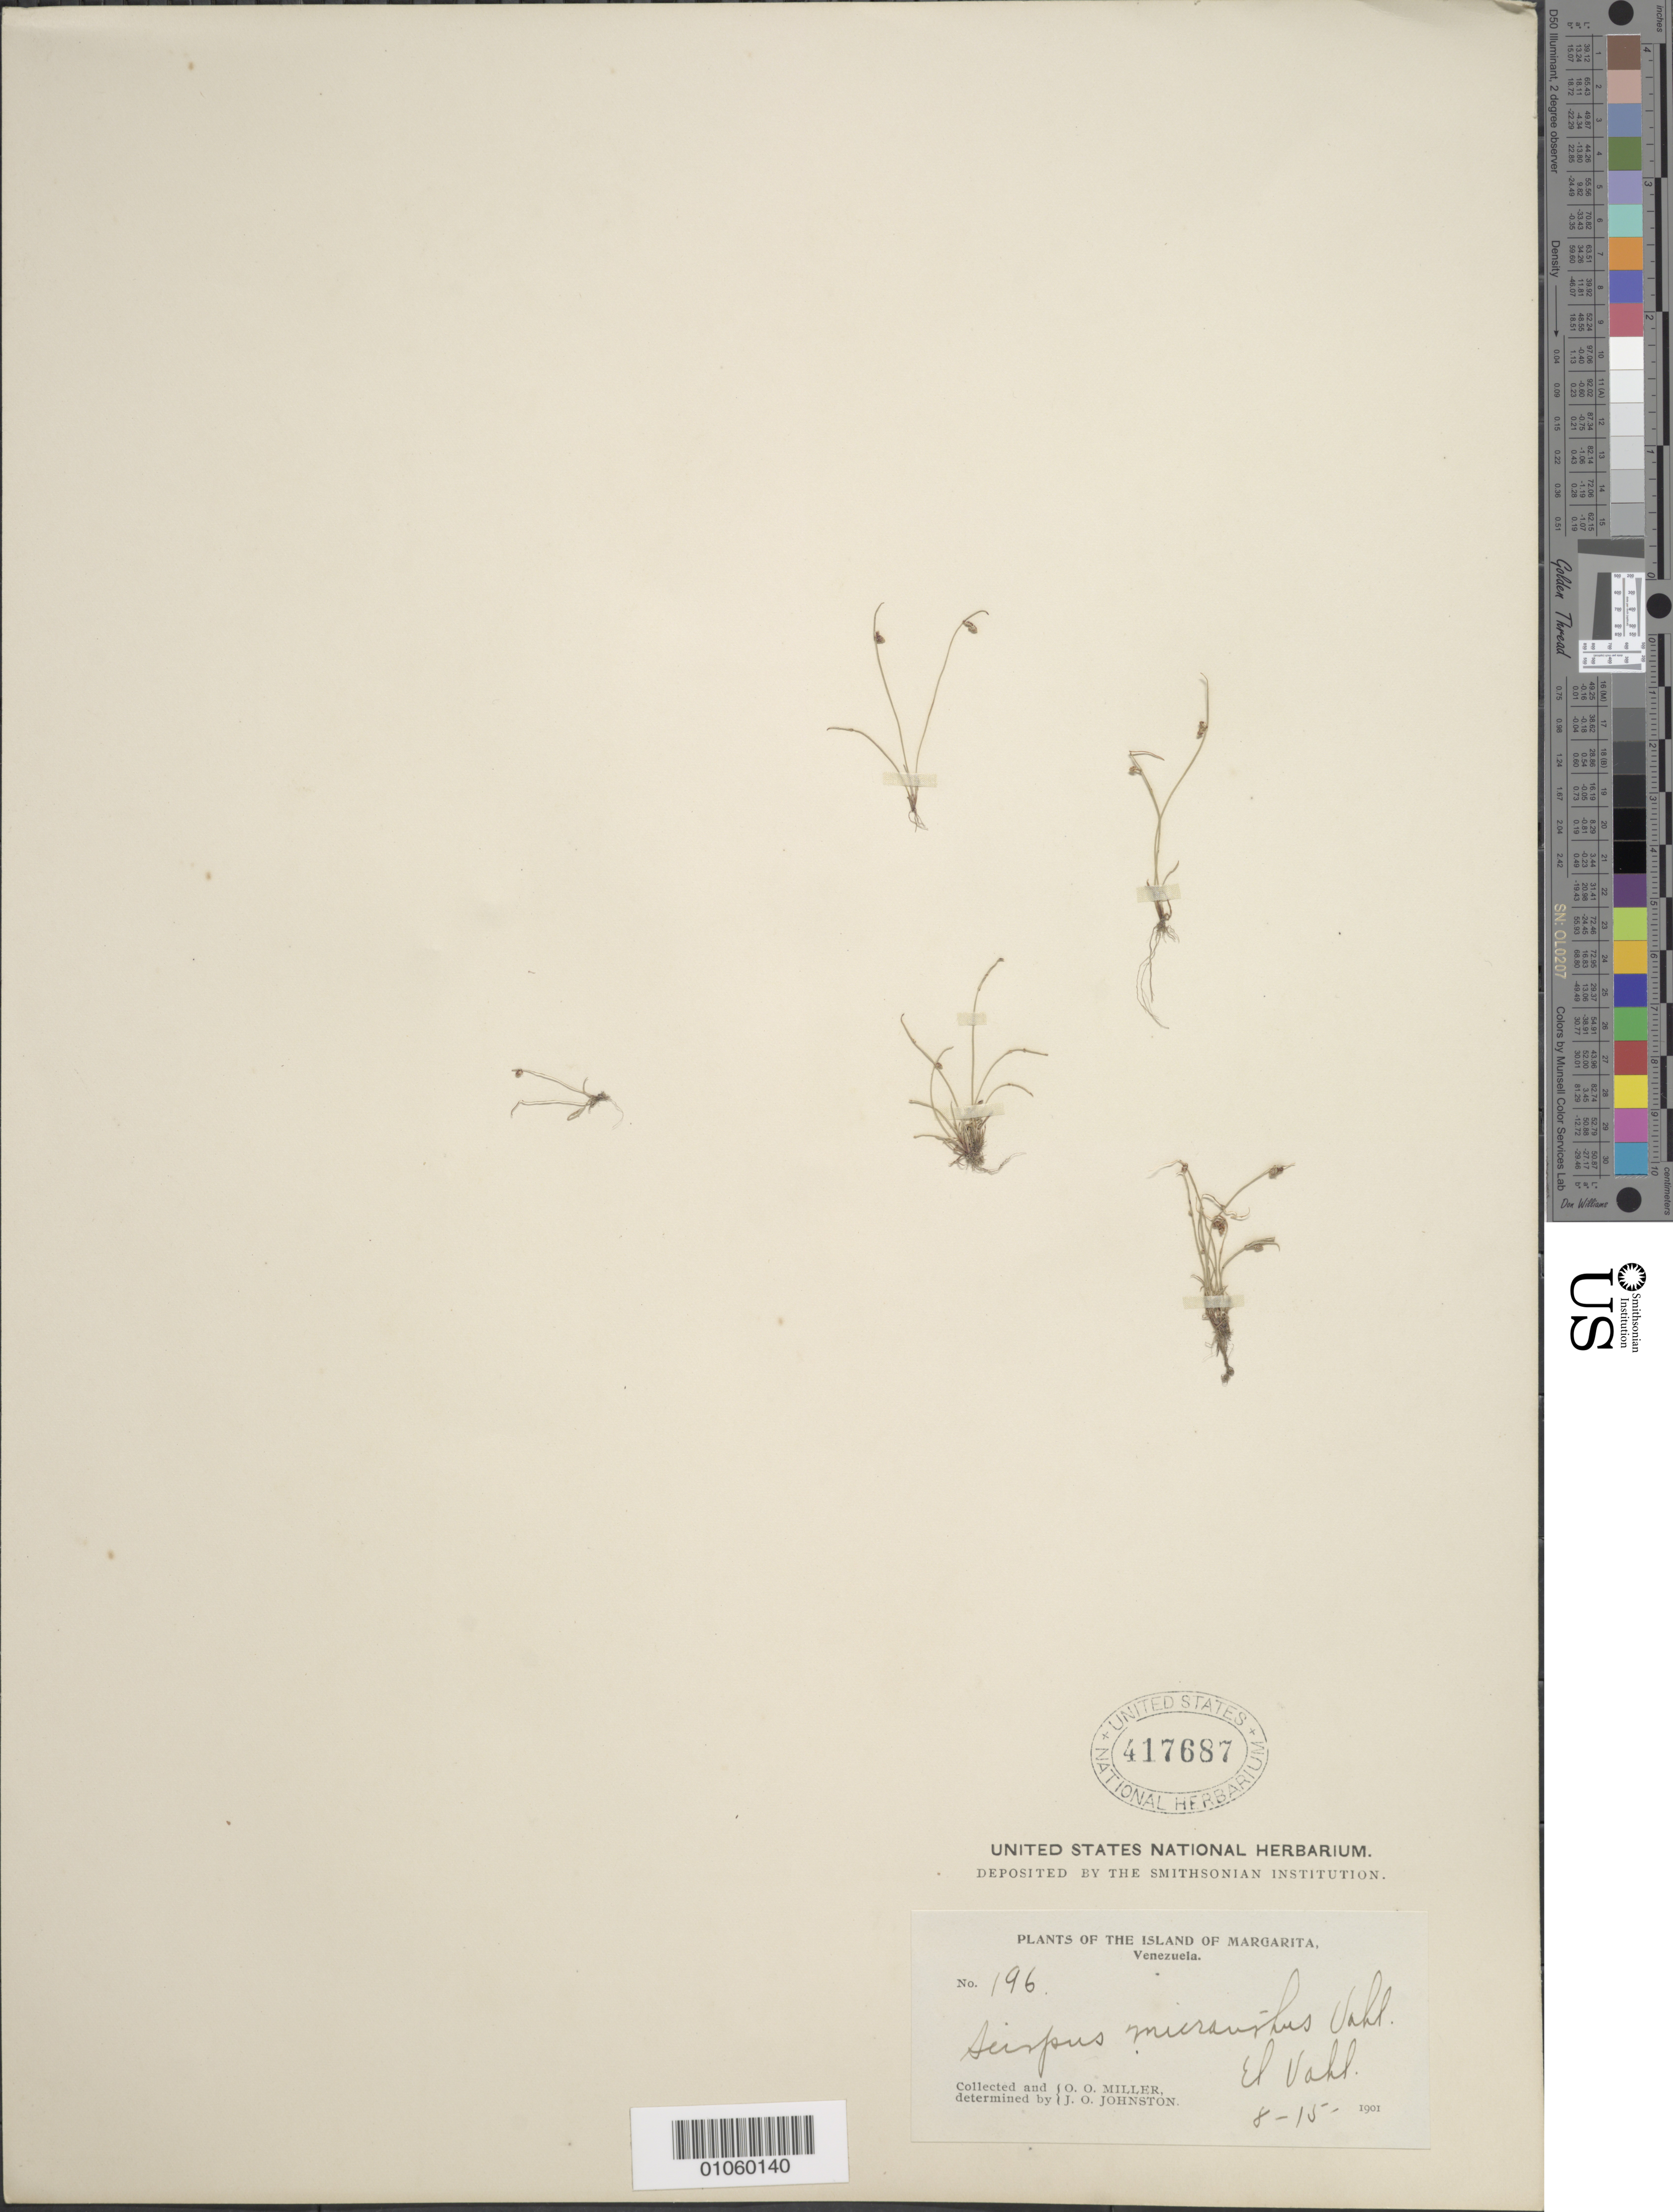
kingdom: Plantae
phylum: Tracheophyta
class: Liliopsida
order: Poales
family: Cyperaceae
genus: Cyperus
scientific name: Cyperus subsquarrosus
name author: (Muhl.) Bauters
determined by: Strong, M. T., (US), Smithsonian Institution - National Museum of Natural History (UNITED STATES)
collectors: O. O. Miller & J. Johnston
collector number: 196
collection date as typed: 15 Aug 1901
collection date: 1901-08-15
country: Venezuela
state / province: Nueva Esparta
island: Margarita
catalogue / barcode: US 417687